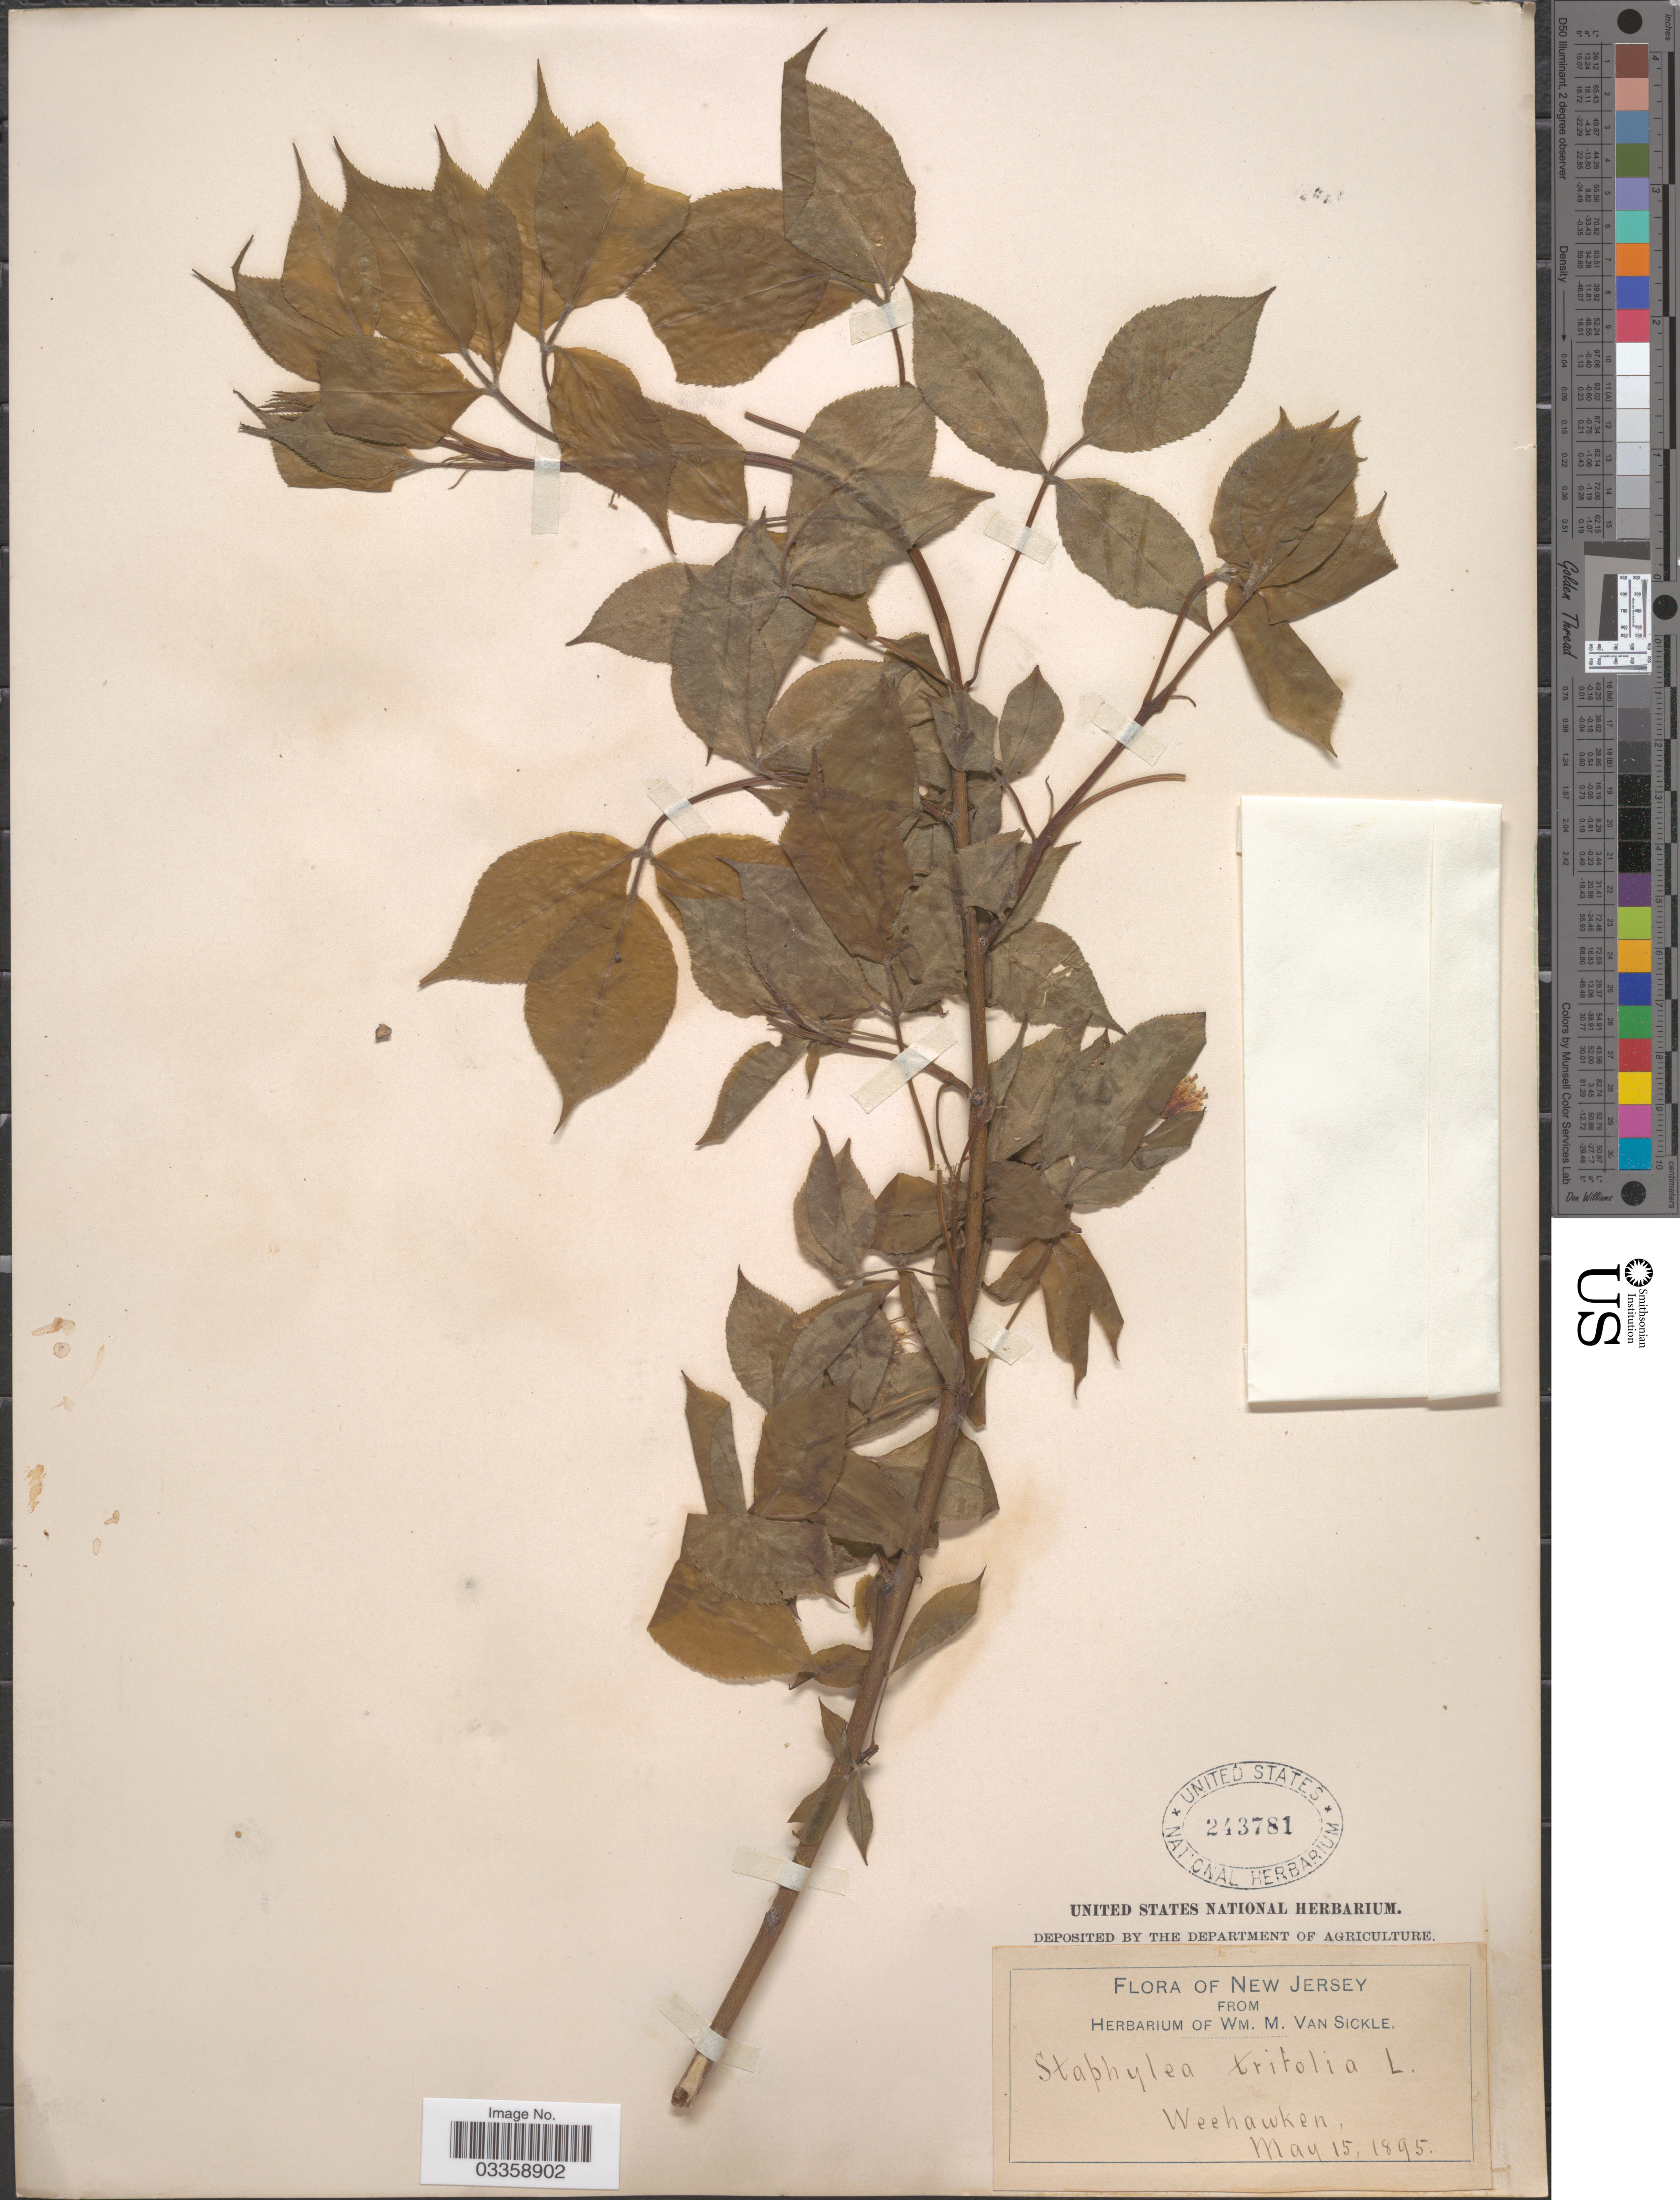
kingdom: Plantae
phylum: Tracheophyta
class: Magnoliopsida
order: Crossosomatales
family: Staphyleaceae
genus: Staphylea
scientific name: Staphylea trifolia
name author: L.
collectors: W. M. Van Sickle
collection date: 1895-05-15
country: United States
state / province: New Jersey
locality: Weehawken.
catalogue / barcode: US 243781